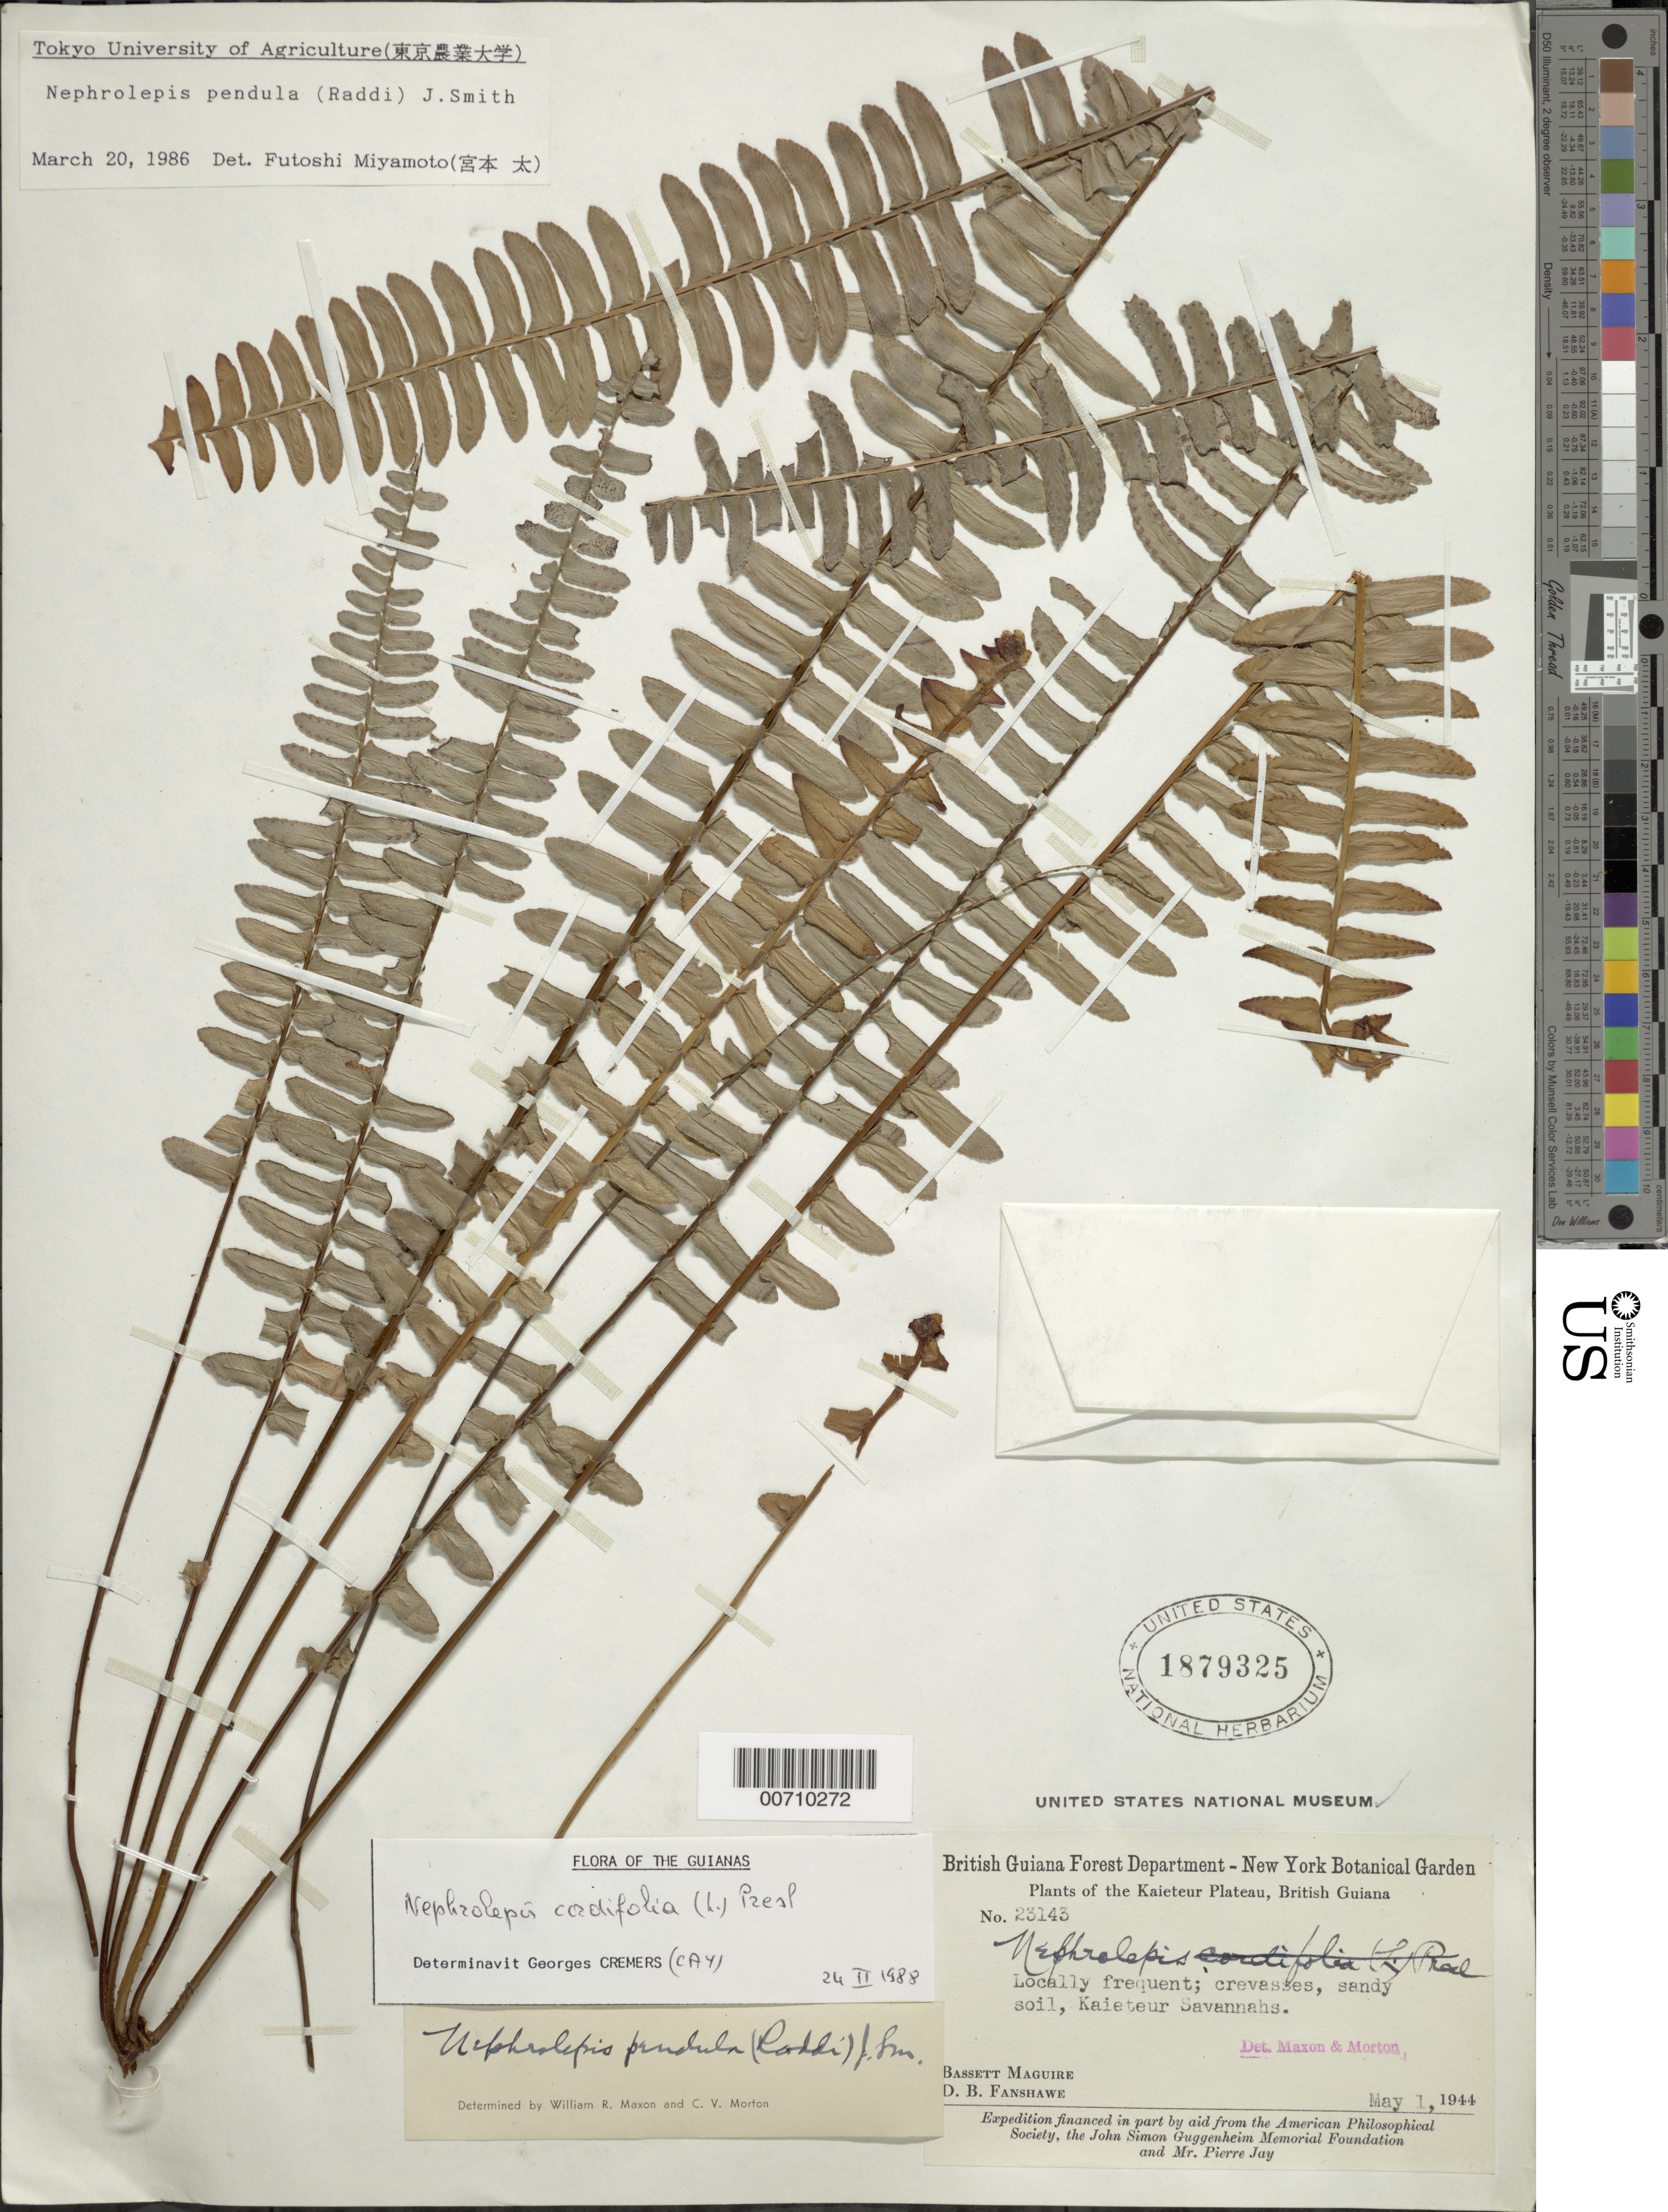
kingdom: Plantae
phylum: Tracheophyta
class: Polypodiopsida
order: Polypodiales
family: Nephrolepidaceae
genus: Nephrolepis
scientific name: Nephrolepis cordifolia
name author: (L.) C. Presl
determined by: Cremers, Georges A.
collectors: B. Maguire & D. B. Fanshawe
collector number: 23143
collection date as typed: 1-May-44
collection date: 1944-05-01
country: Guyana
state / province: Potaro-Siparuni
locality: Kaieteur Plateau, Kaieteur Savannas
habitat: Crevasses, sandy soil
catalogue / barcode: US 1879325